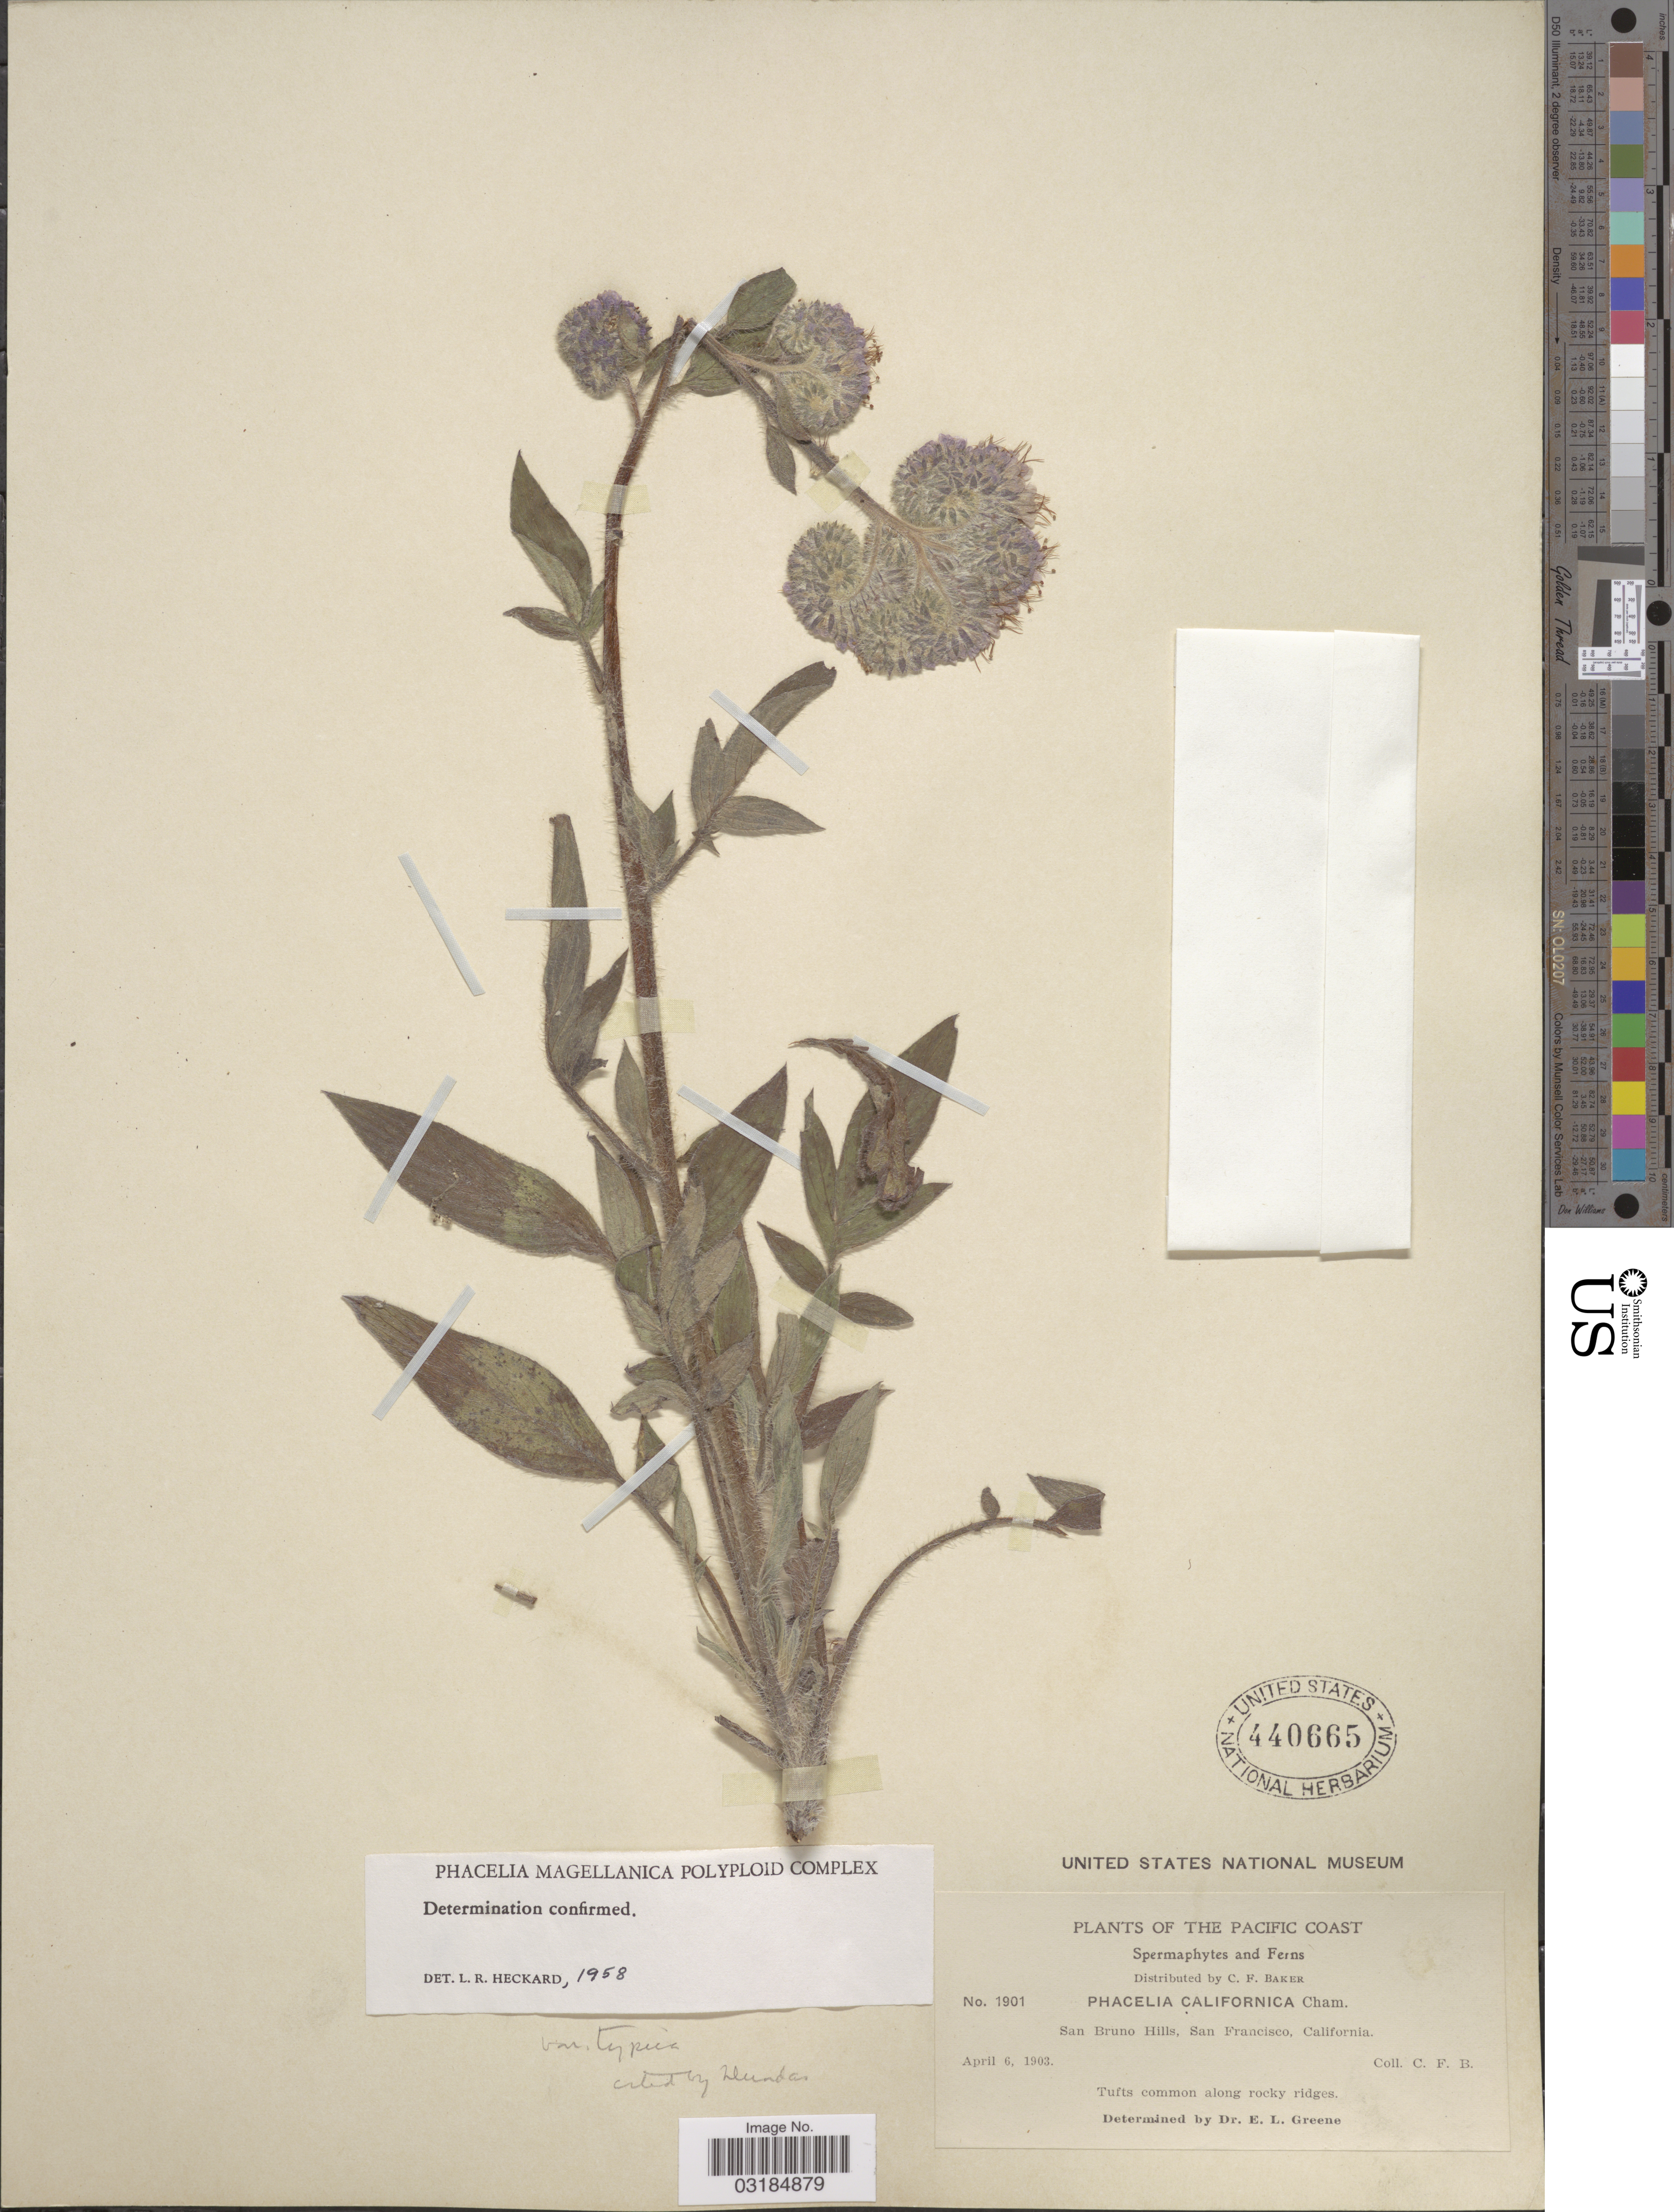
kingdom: Plantae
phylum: Tracheophyta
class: Magnoliopsida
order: Boraginales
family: Hydrophyllaceae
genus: Phacelia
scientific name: Phacelia californica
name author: Cham.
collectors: C. F. Baker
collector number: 1901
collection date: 1903-04-06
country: United States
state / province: California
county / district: San Francisco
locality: Pacific Coast. San Bruno Hills, San Francisco.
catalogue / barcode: US 440665